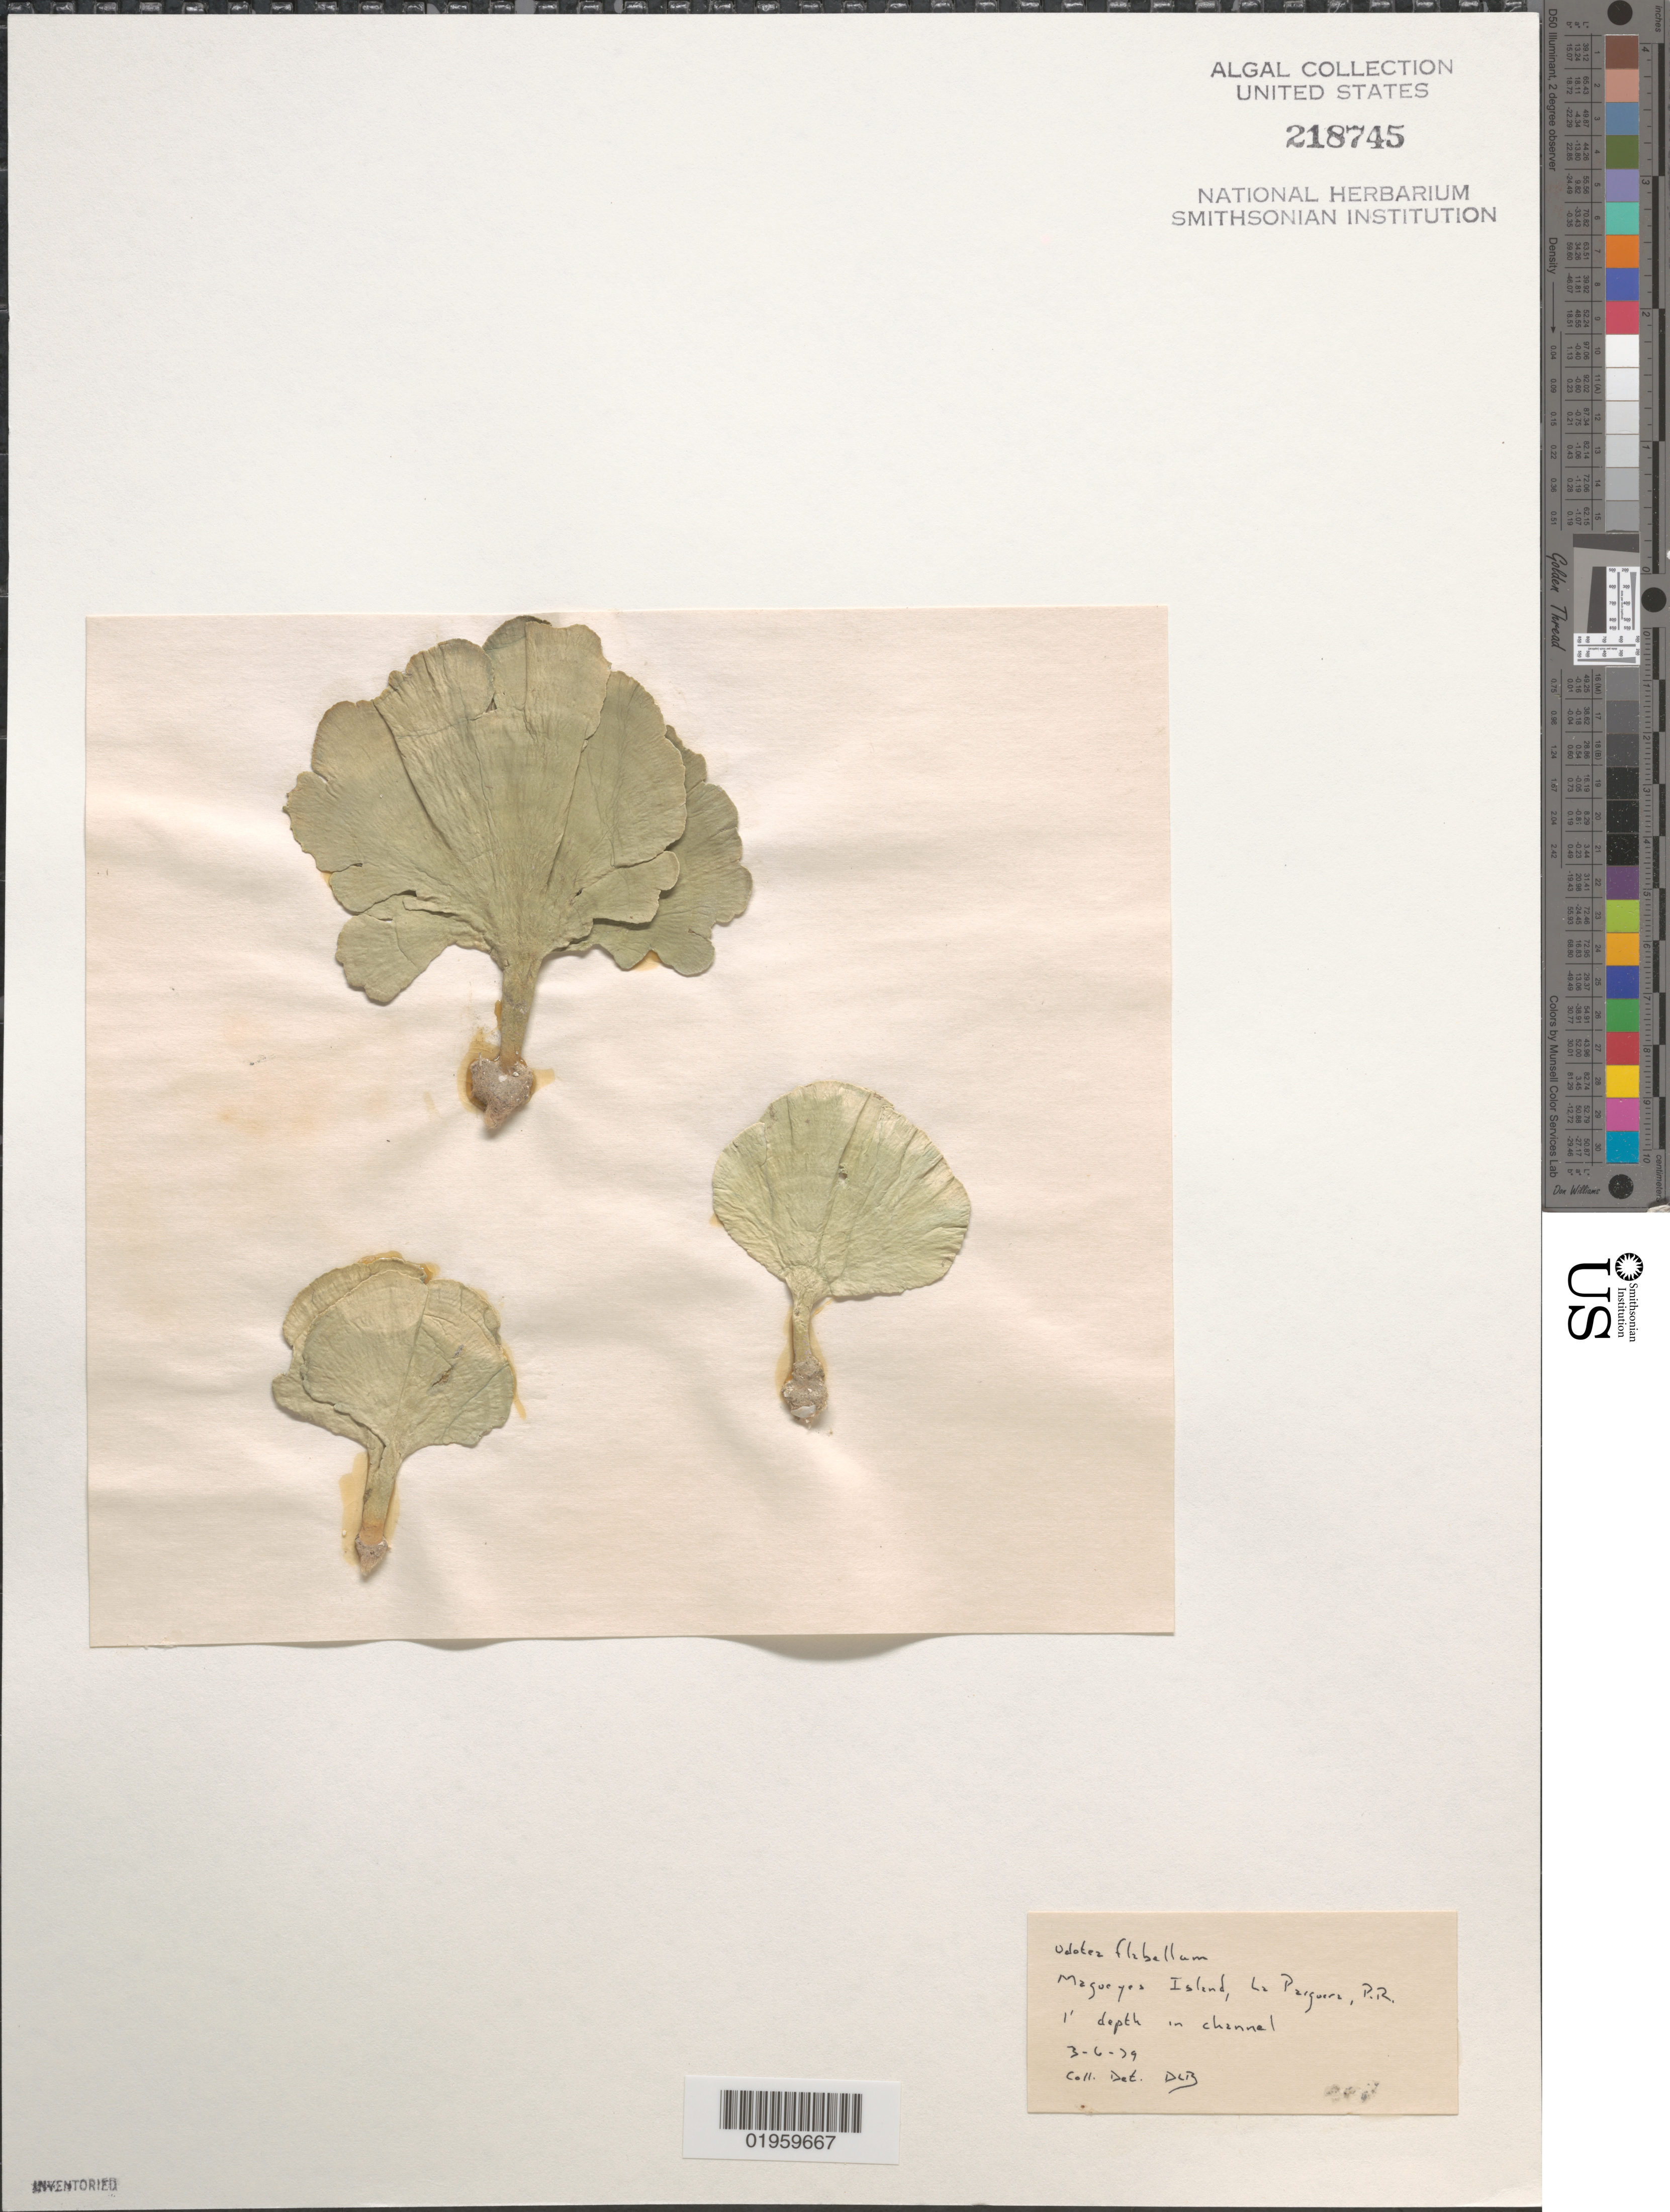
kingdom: Plantae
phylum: Chlorophyta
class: Ulvophyceae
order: Bryopsidales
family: Udoteaceae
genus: Udotea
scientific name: Udotea flabellum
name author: (J. Ellis & Sol.) M. Howe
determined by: Ballantine, D. L.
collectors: D.L. Ballantine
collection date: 1979-03-06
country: Puerto Rico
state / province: Lajas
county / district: La Parguera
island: Magueyes Island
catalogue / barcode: US 218745